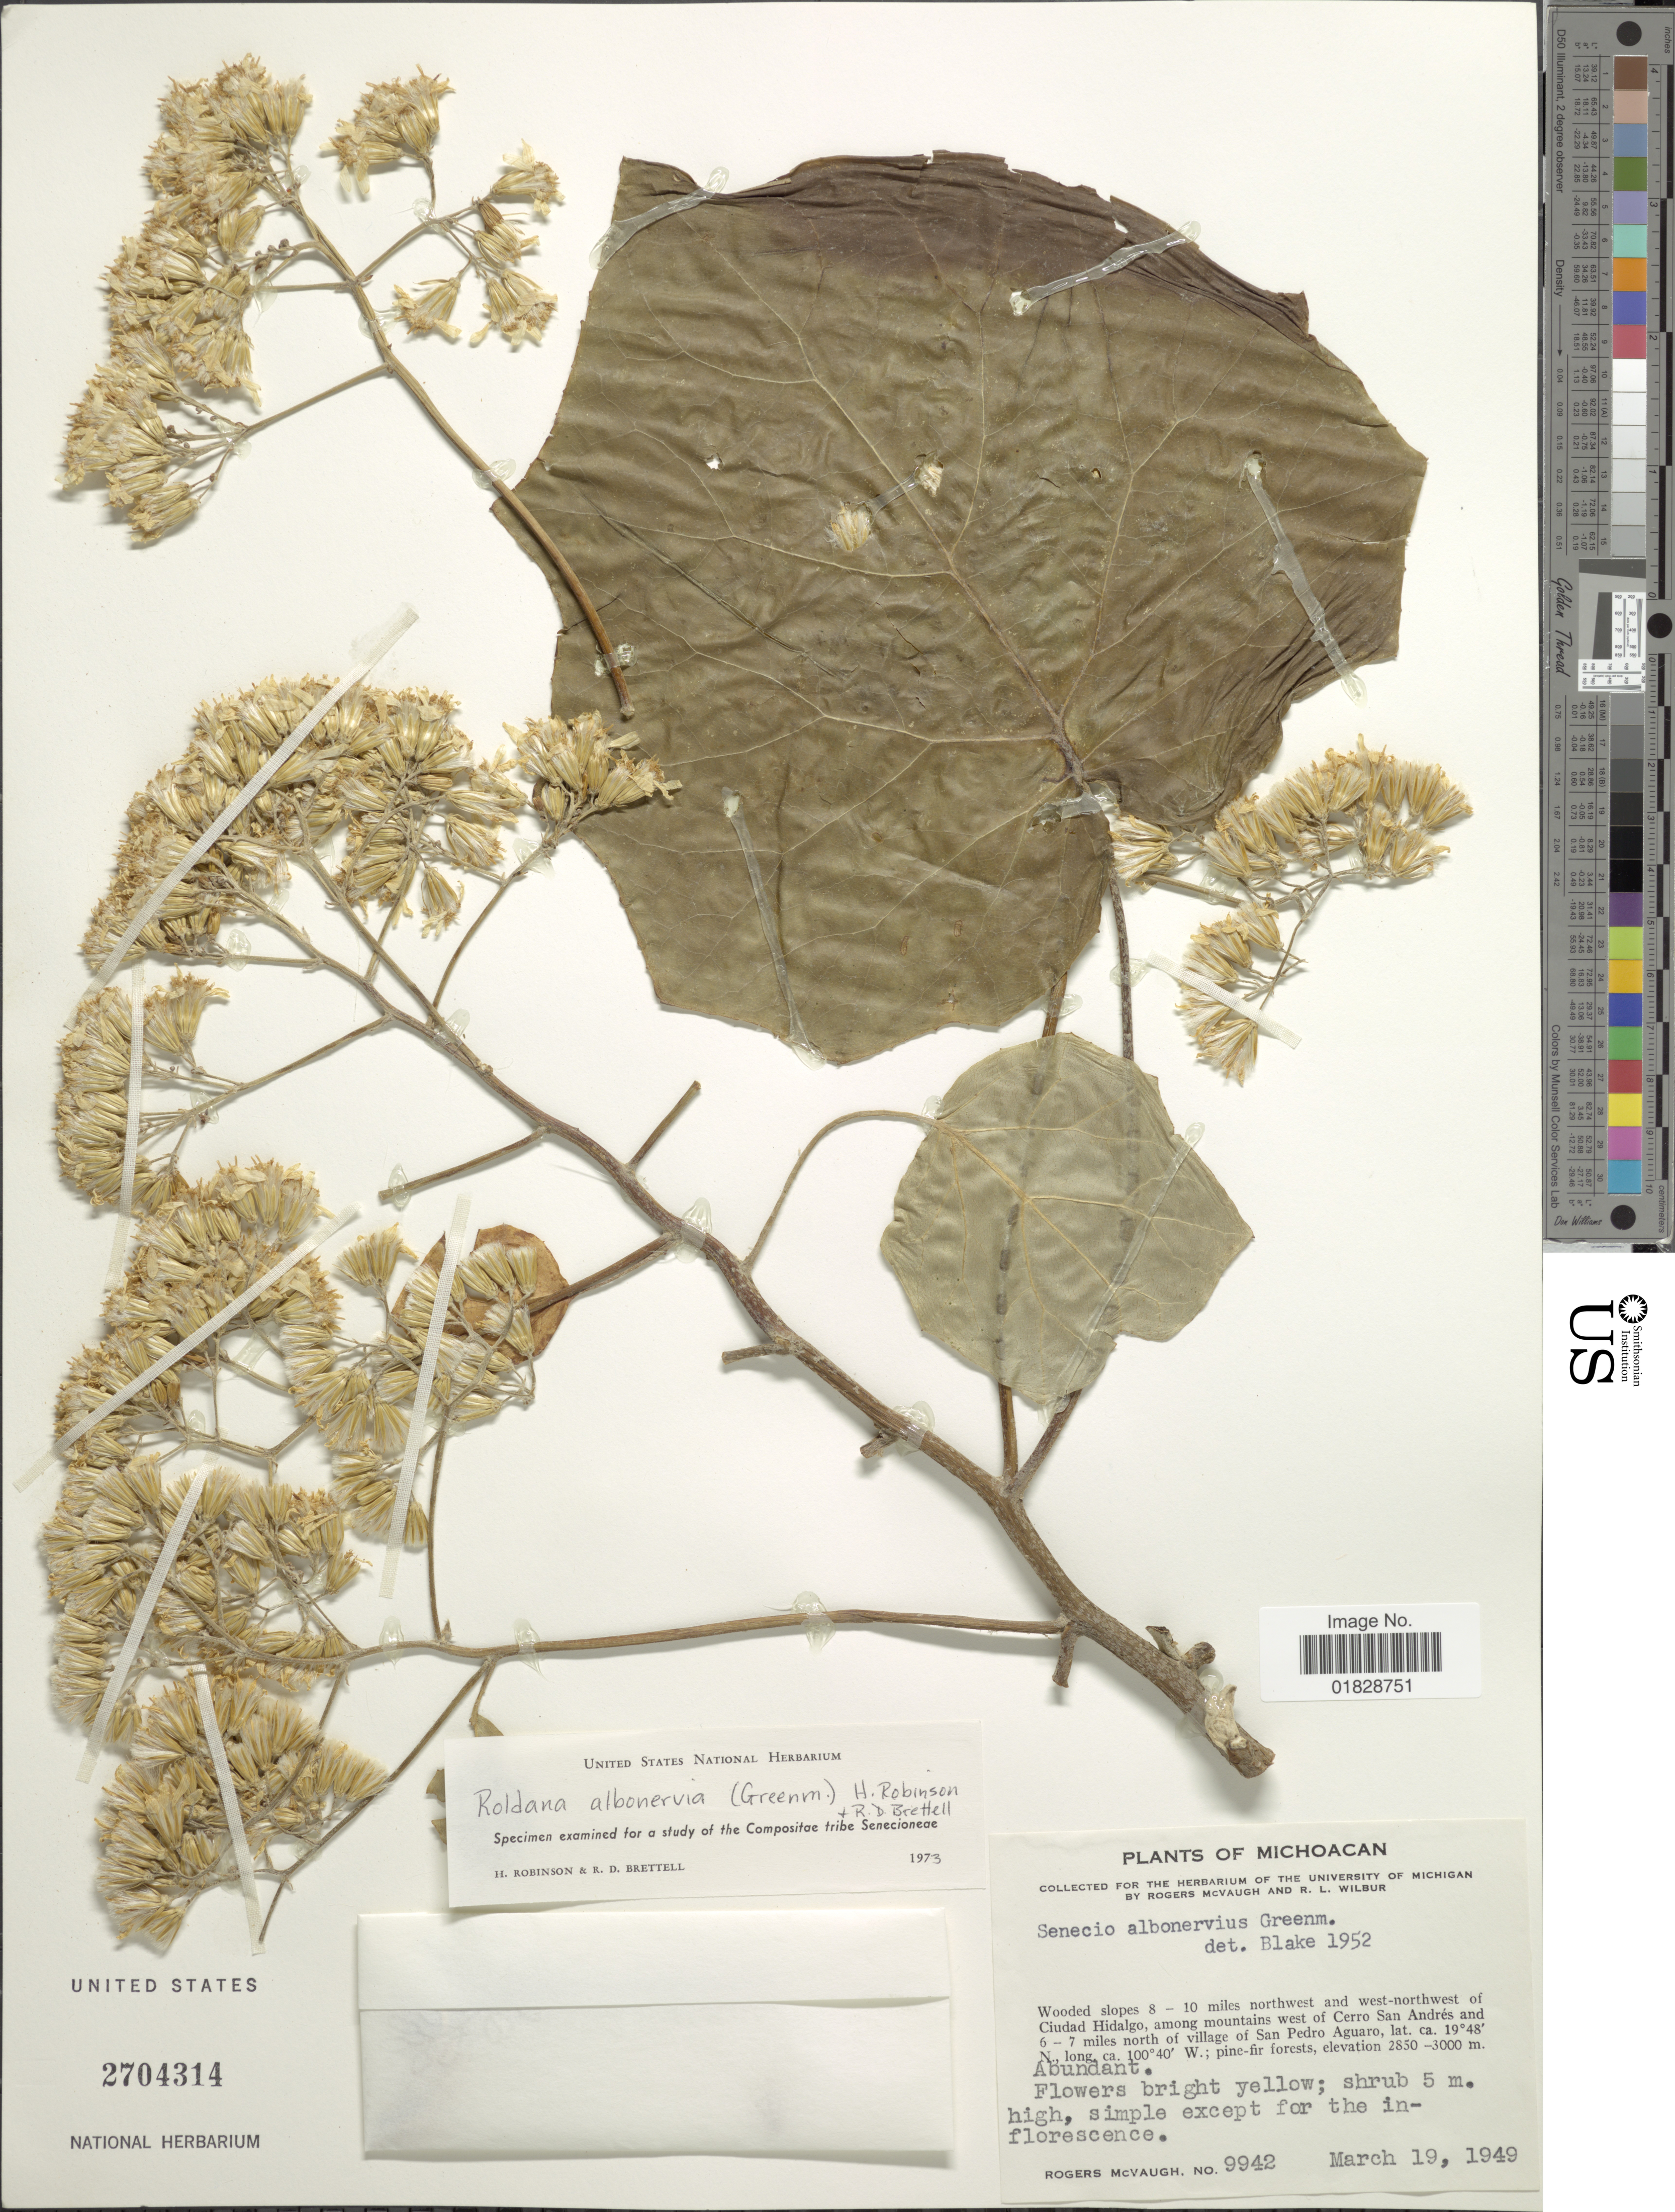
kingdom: Plantae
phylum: Tracheophyta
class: Magnoliopsida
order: Asterales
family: Asteraceae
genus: Roldana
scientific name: Roldana albonervia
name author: (Greenm.) H. Rob. & Brettell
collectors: R. McVaugh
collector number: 9942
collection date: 1949-03-19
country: Mexico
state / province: Michoacán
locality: Wooded slopes 8-10 miles northwest and west-northwest of Ciudad Hidalgo, among mountains west of Cerro San Andrés and 6-7 miles north of village of San Pedro Aguaro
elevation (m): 2850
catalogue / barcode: US 2704314